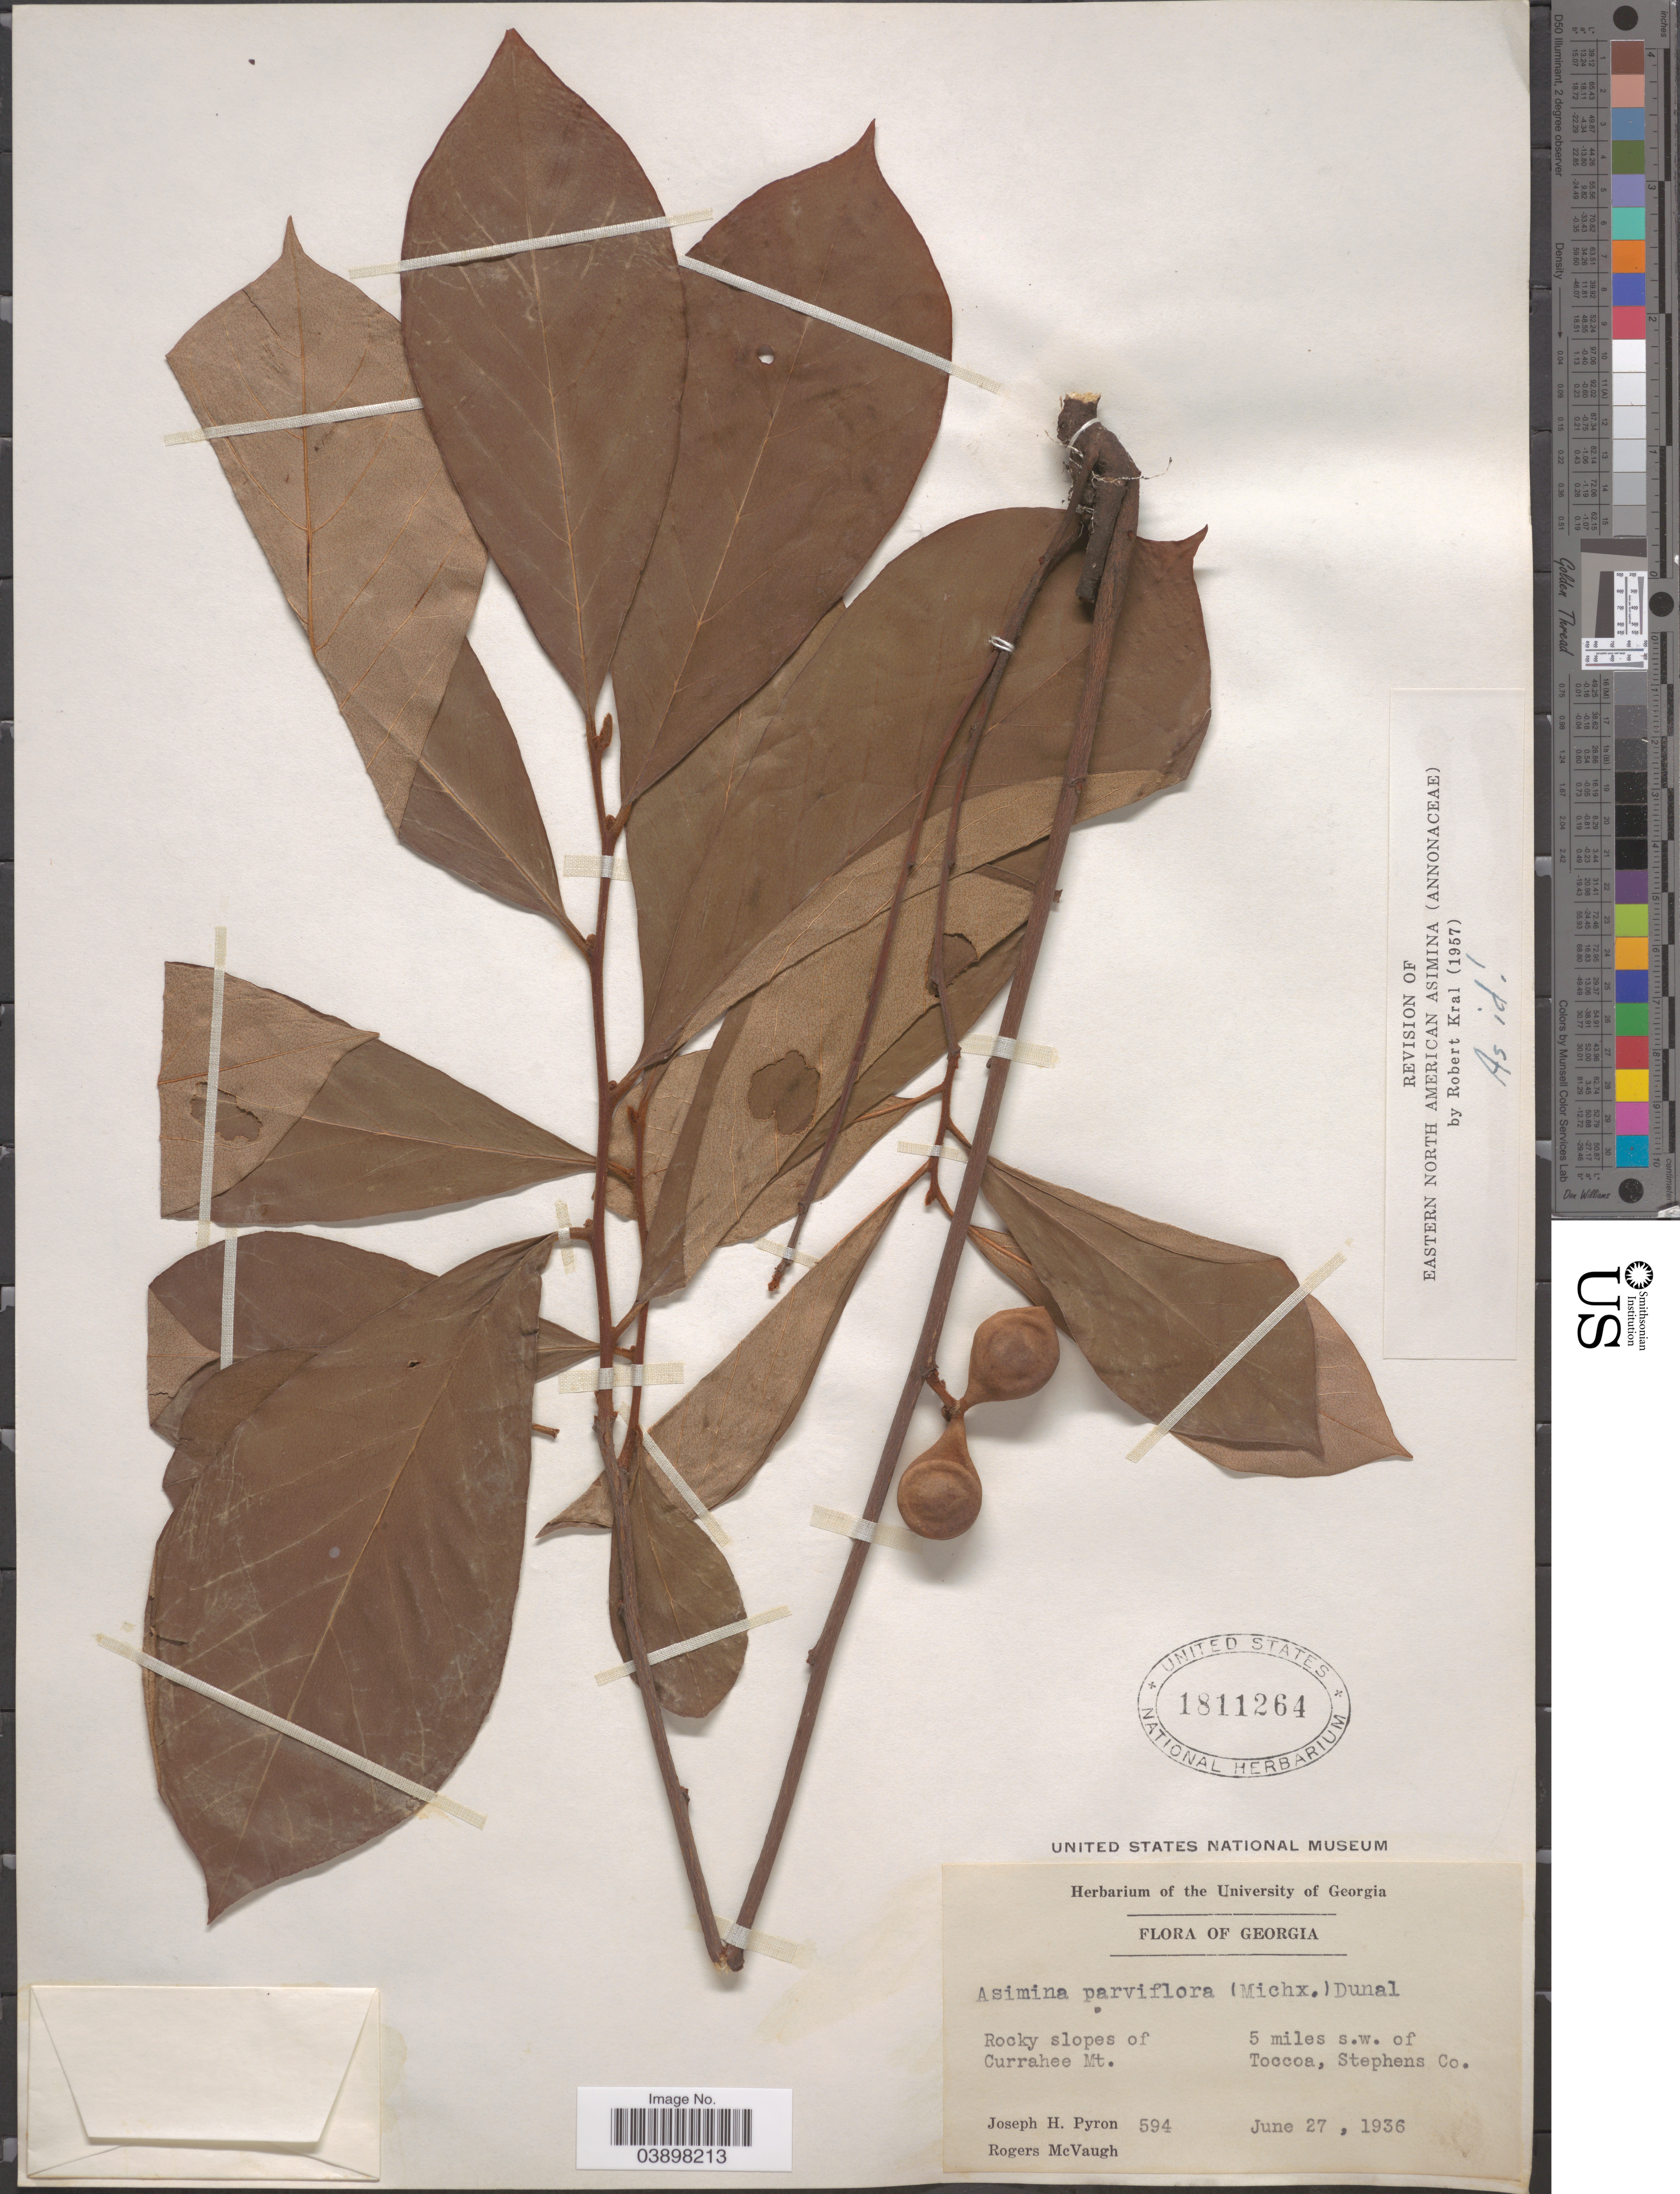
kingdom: Plantae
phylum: Tracheophyta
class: Magnoliopsida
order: Magnoliales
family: Annonaceae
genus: Asimina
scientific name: Asimina parviflora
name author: (Michx.) Dunal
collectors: J. H. Pyron & R. McVaugh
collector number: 594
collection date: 1936-06-27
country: United States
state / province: Georgia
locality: Rocky slopes of Currahee Mt. 5 miles s.w. of Toccoa, Stephens Co.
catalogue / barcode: US 1811264